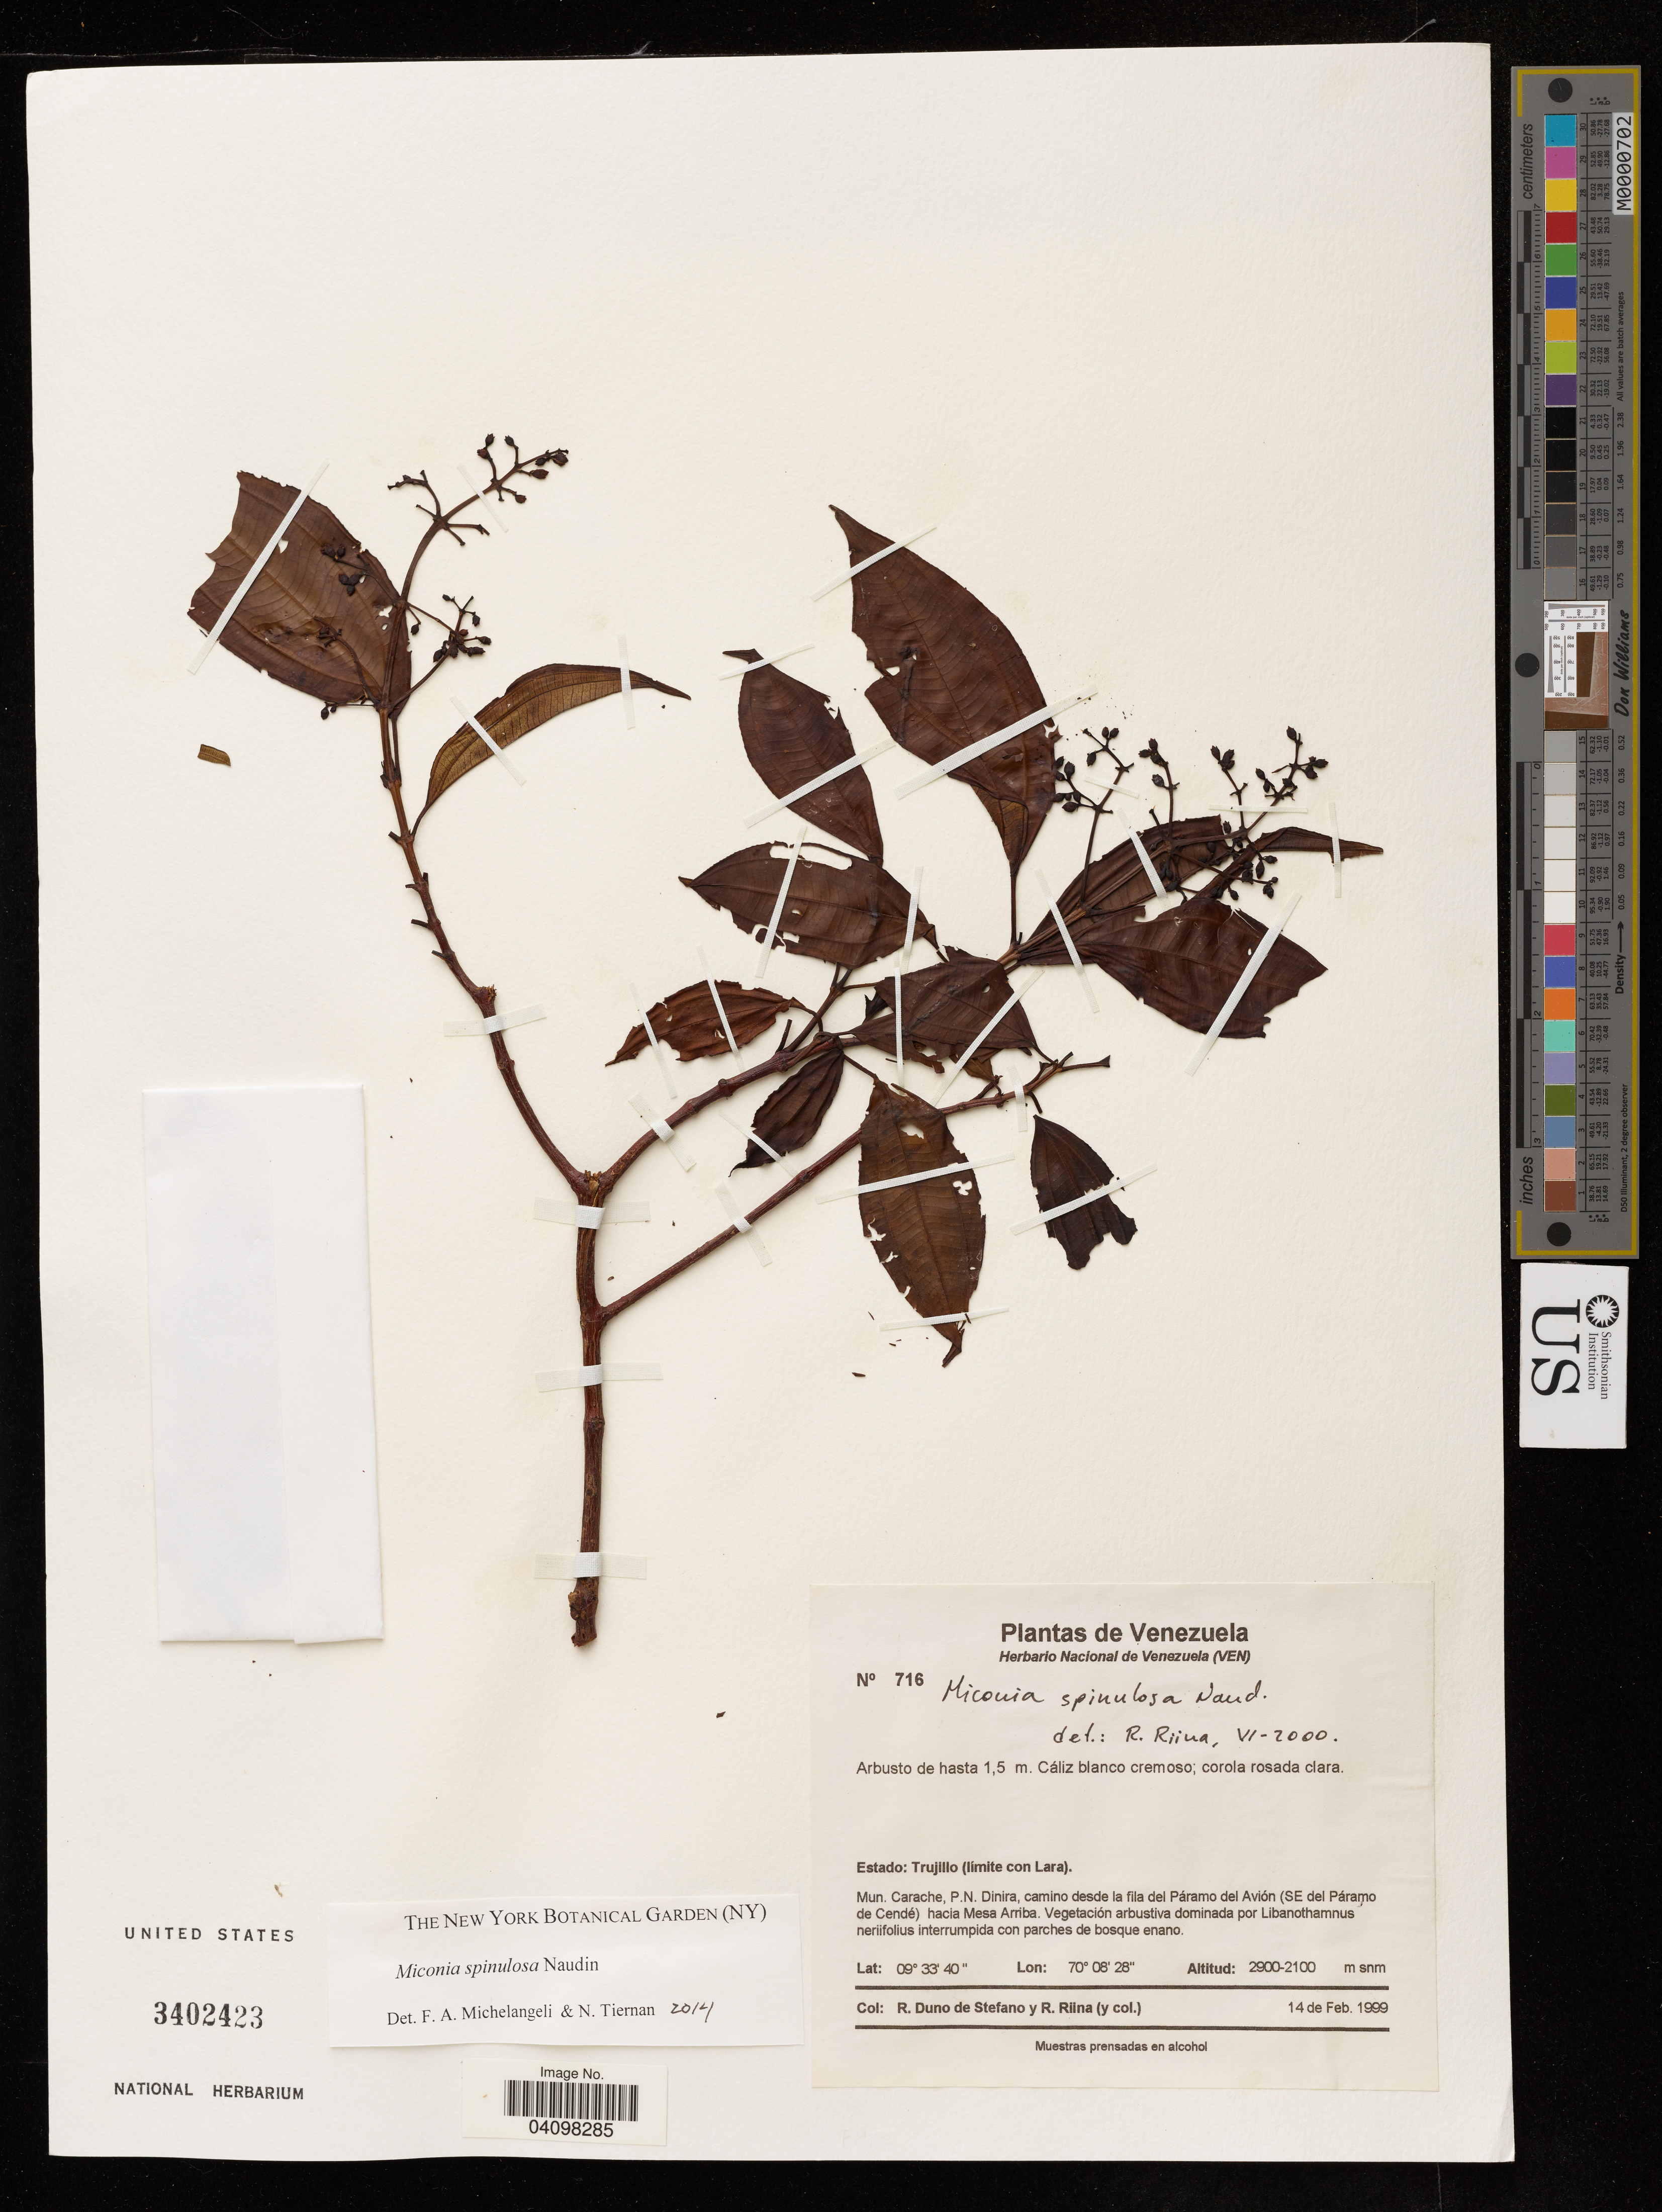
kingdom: Plantae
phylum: Tracheophyta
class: Magnoliopsida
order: Myrtales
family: Melastomataceae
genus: Miconia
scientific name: Miconia spinulosa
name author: Naudin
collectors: R. Duno de Stefano & R. Riina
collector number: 716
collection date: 1999-02-14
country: Venezuela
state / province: Trujillo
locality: Mun. Carache, P.N. Dinira, camino desde la fila del Páramo del Avión (SE del Páramo de Cendé) hacia Mesa Arriba.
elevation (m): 2100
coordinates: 9 30 40, 70 08 28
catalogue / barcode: US 3402423